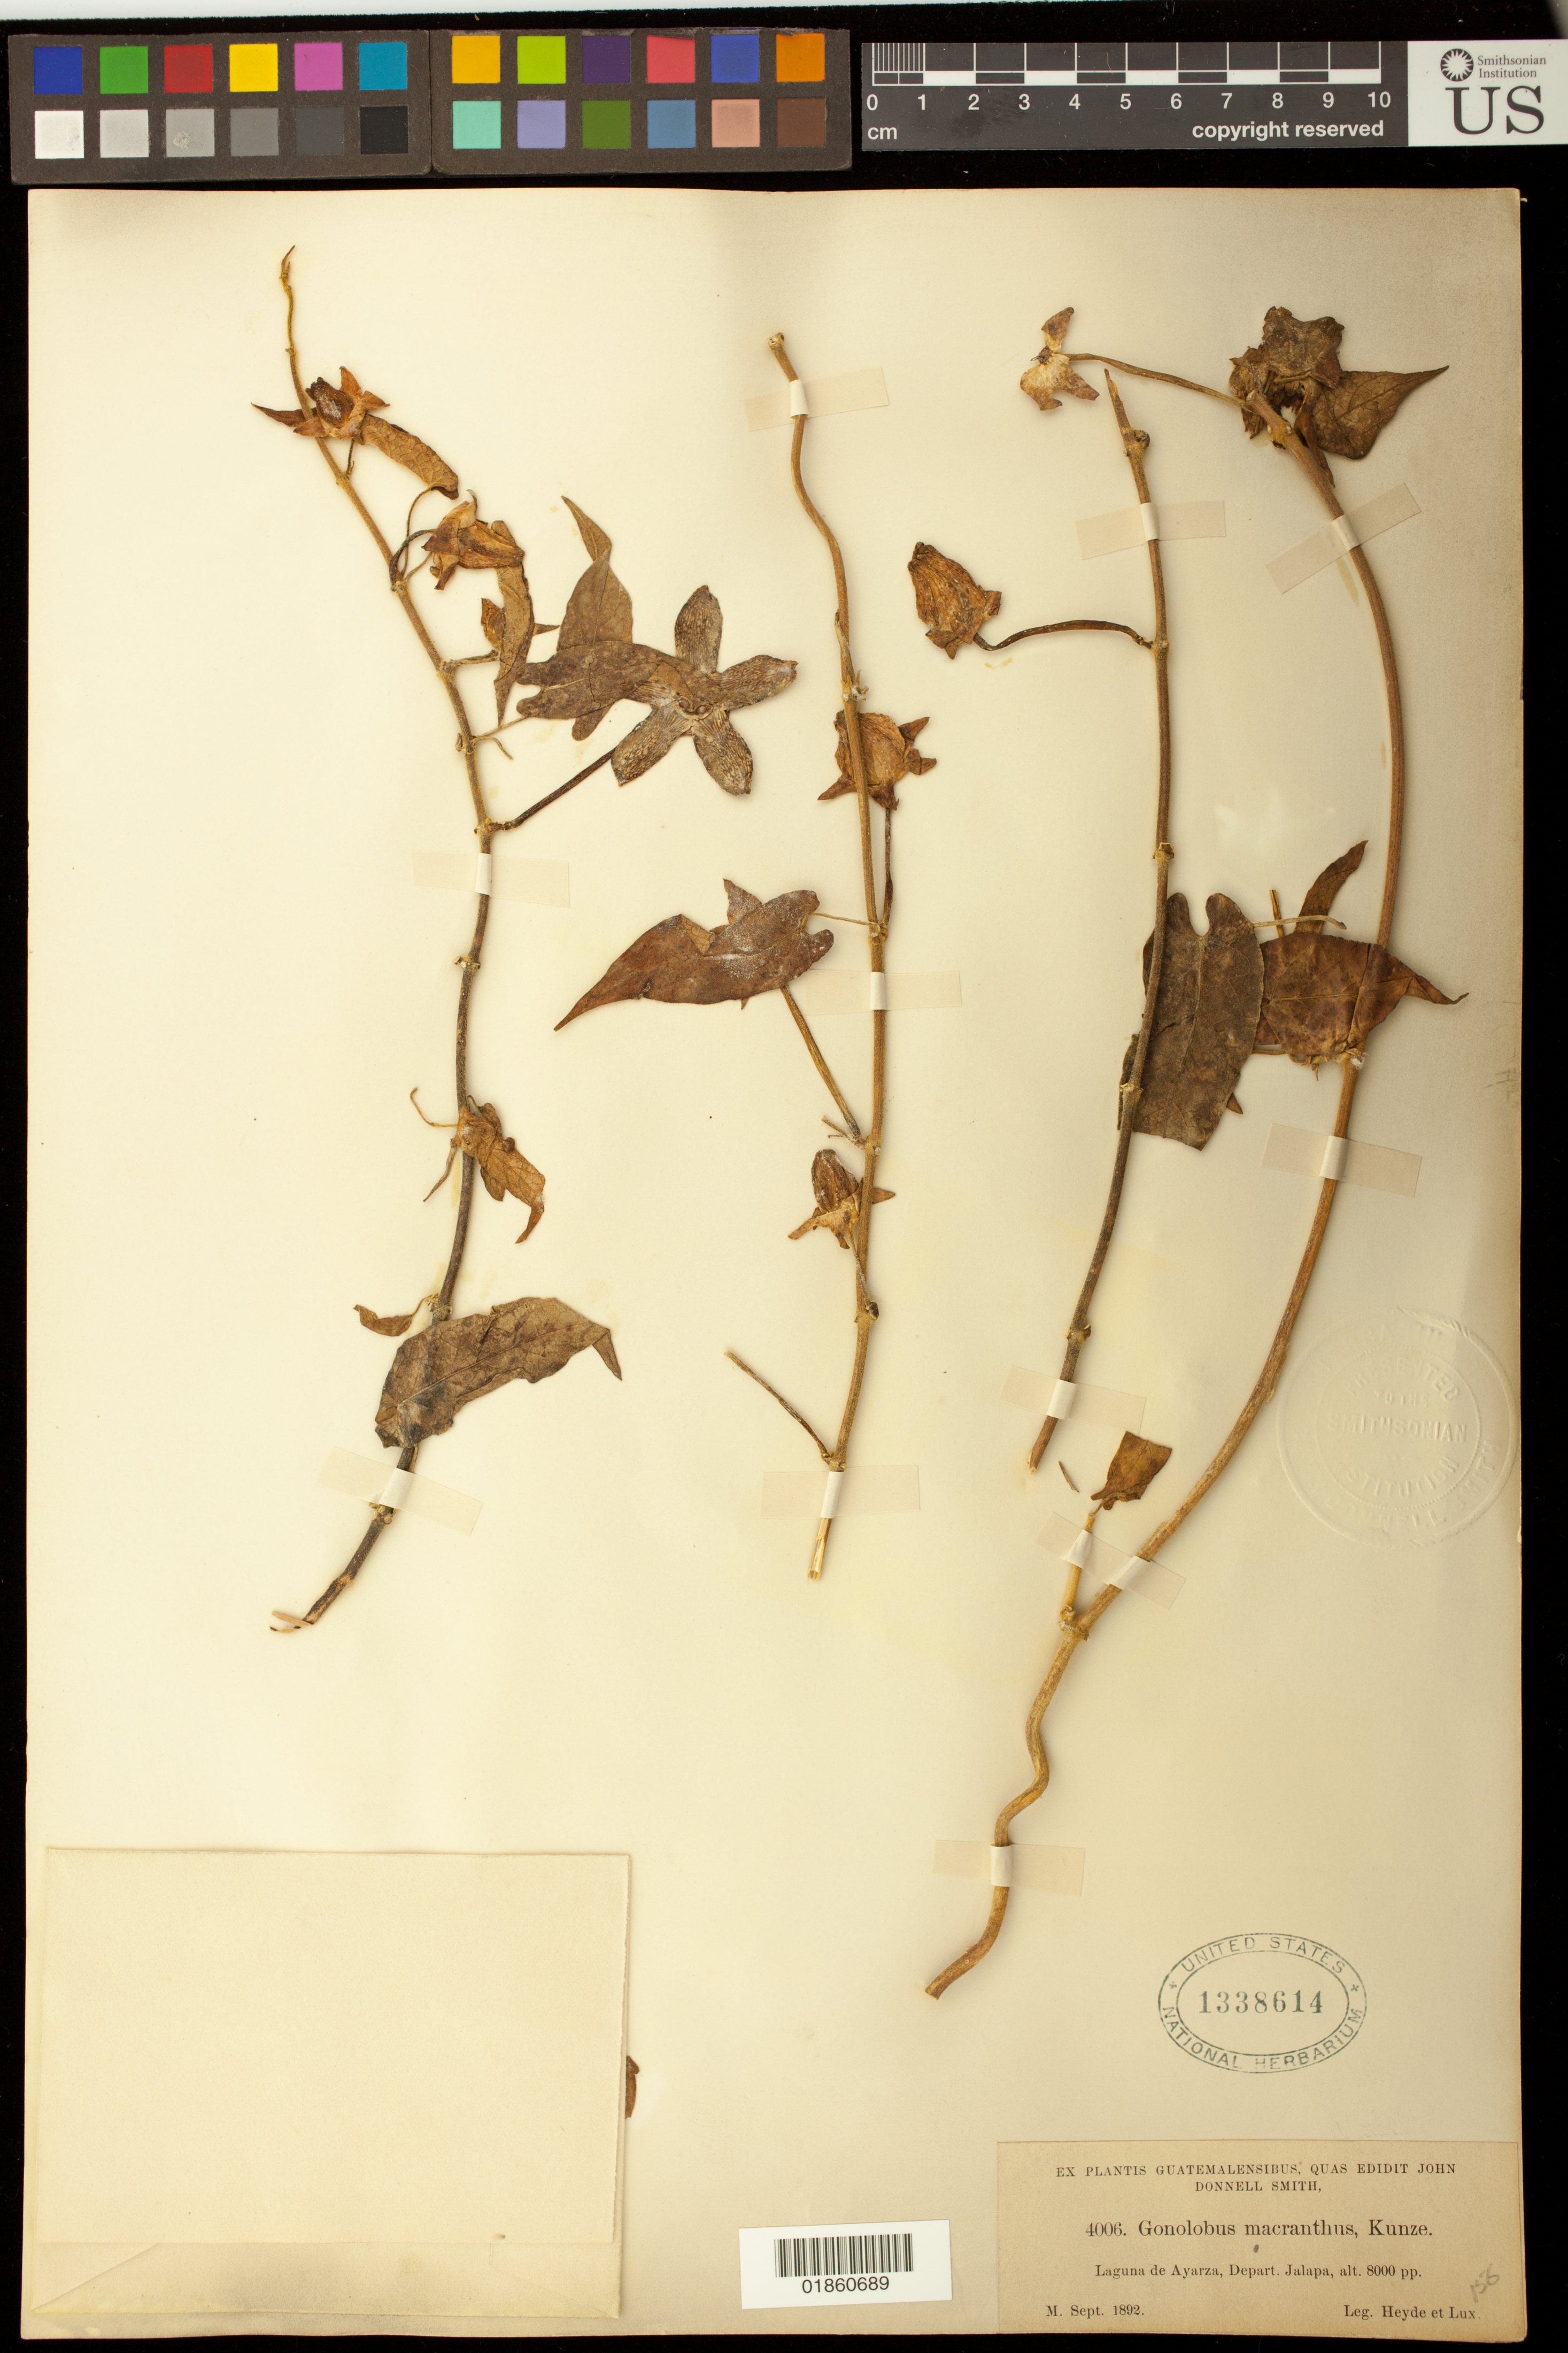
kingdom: Plantae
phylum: Tracheophyta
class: Magnoliopsida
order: Gentianales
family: Apocynaceae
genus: Gonolobus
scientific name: Gonolobus macranthus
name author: Kunze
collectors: E. T. Heyde & E. Lux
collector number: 4006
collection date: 1892-09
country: Guatemala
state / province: Santa Rosa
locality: Laguna de Ayarza, Depart. Jalapa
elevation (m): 2438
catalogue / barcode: US 1338614